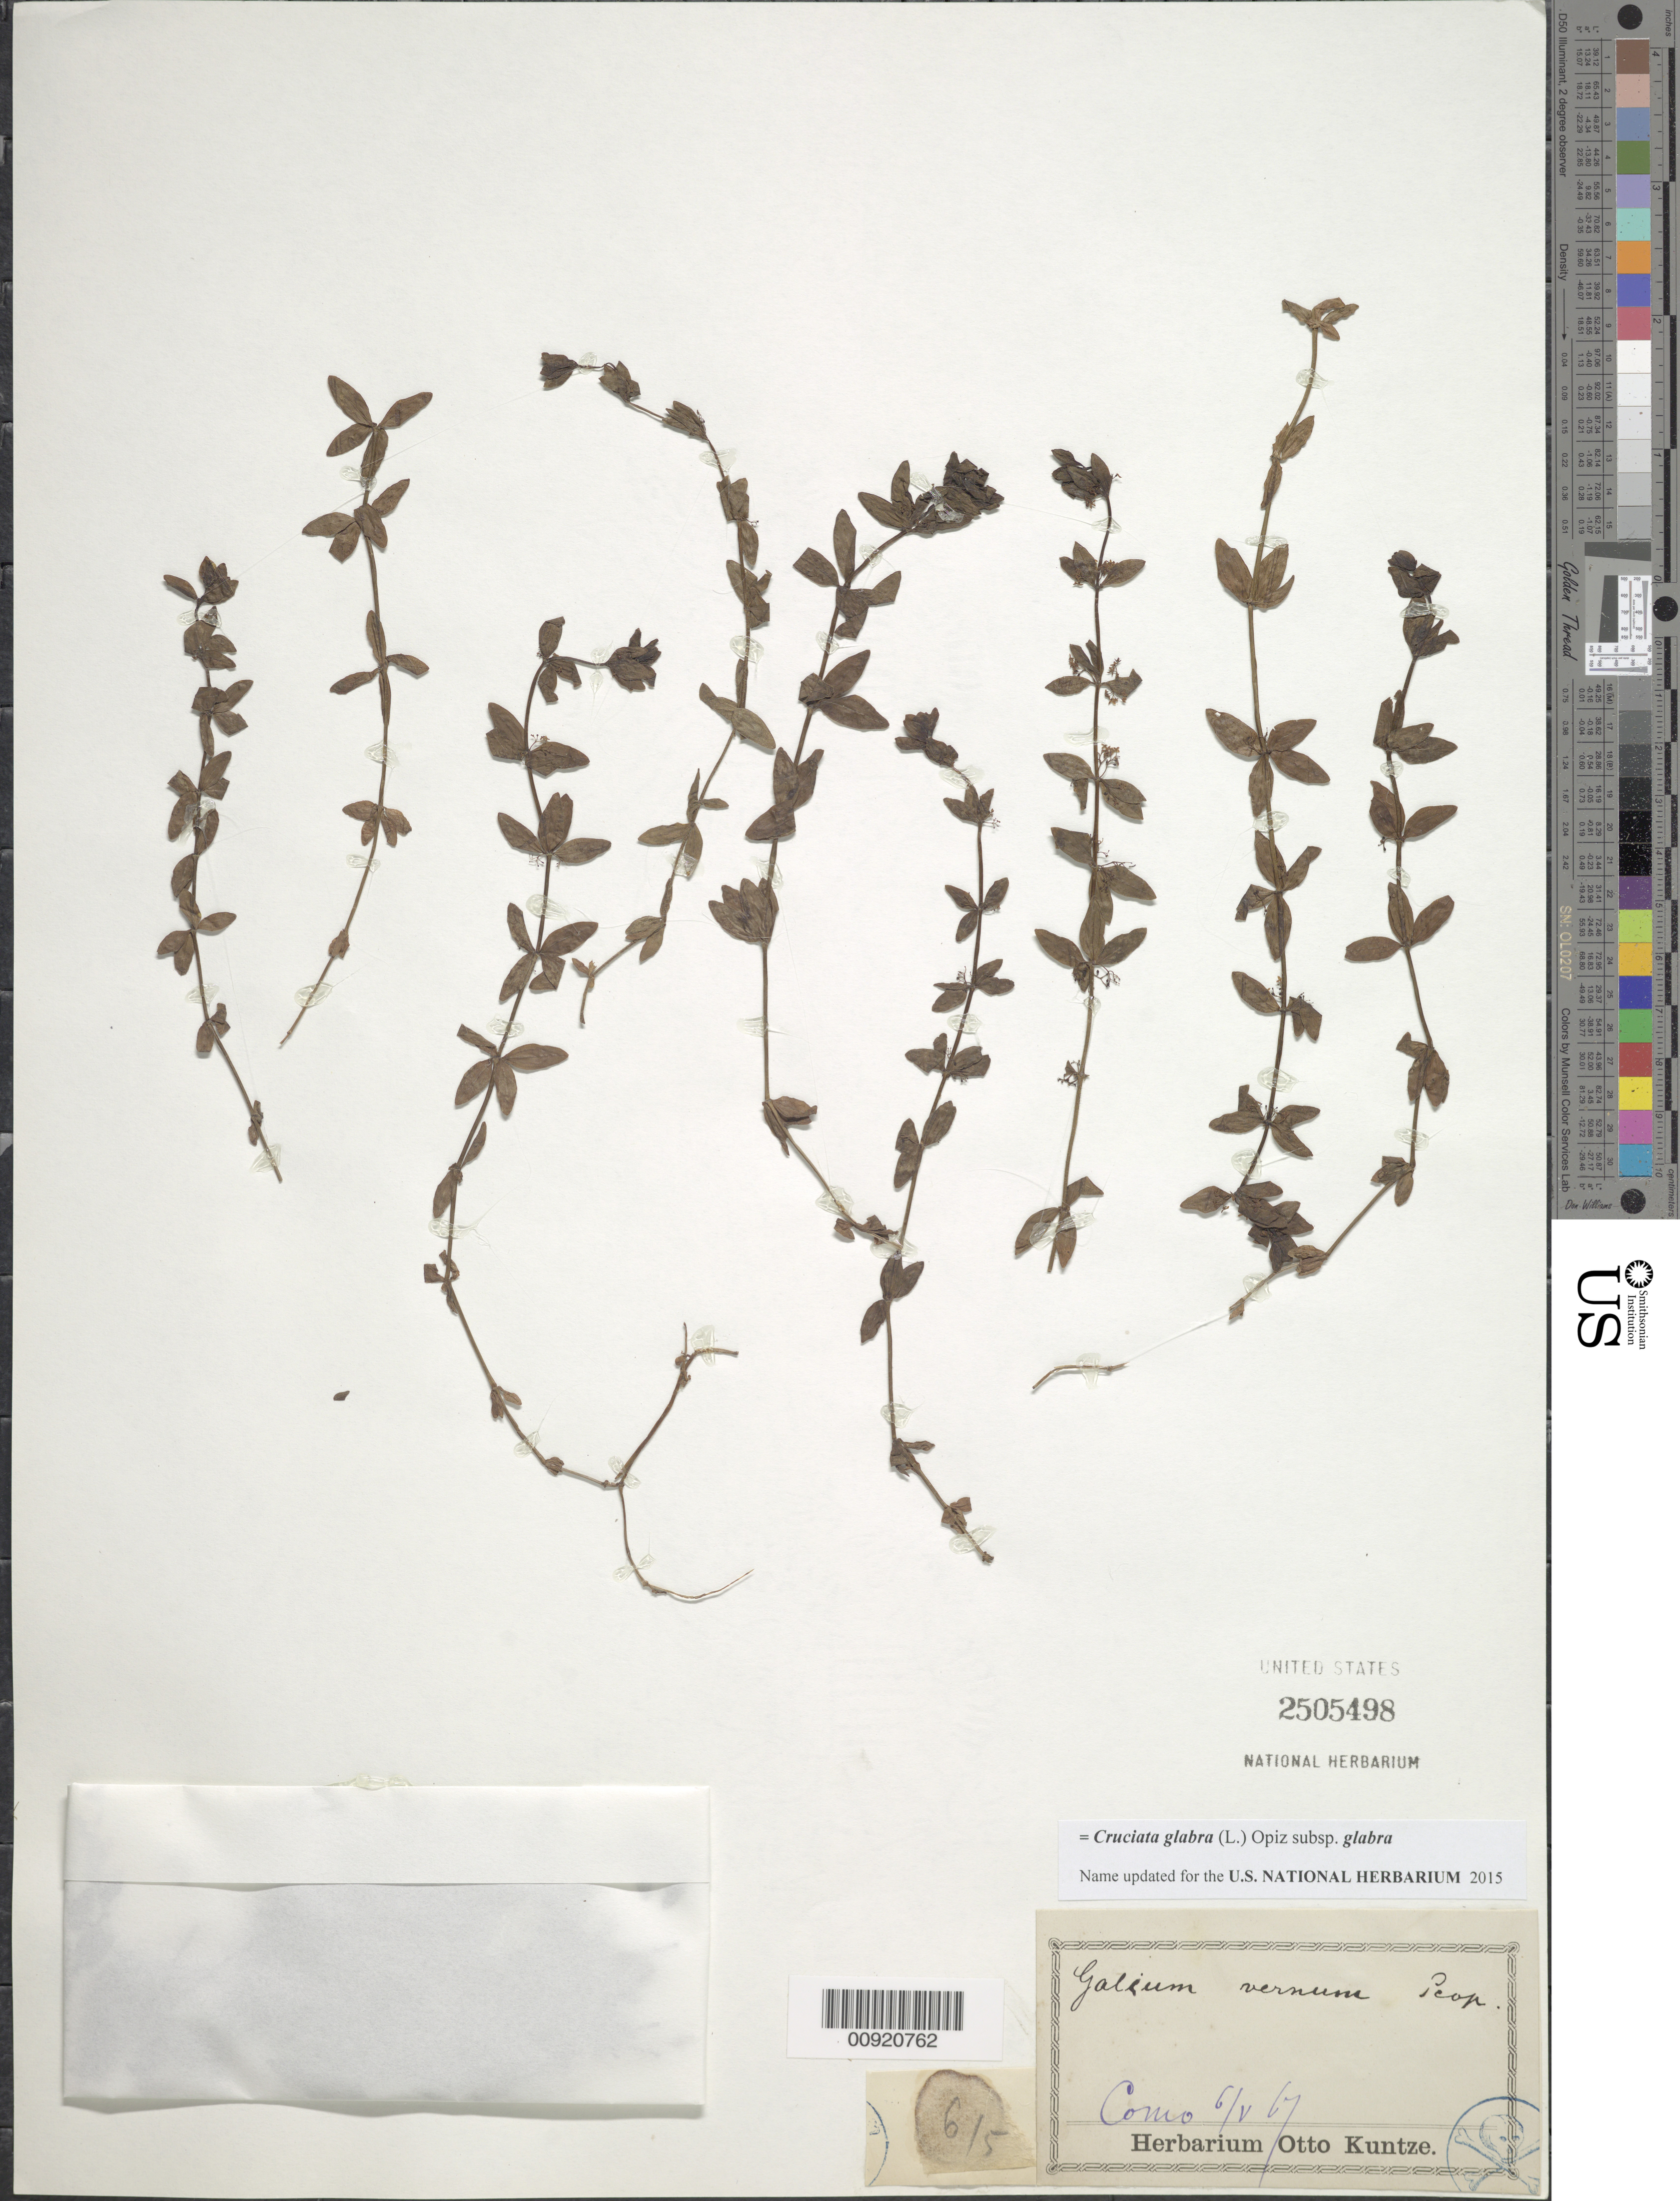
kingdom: Plantae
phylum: Tracheophyta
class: Magnoliopsida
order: Gentianales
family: Rubiaceae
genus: Galium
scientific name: Galium verum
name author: L.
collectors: C.E.O. Kuntze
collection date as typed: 06 May 1867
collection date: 1867-05-06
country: Italy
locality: Lombardy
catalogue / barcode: US 2505498